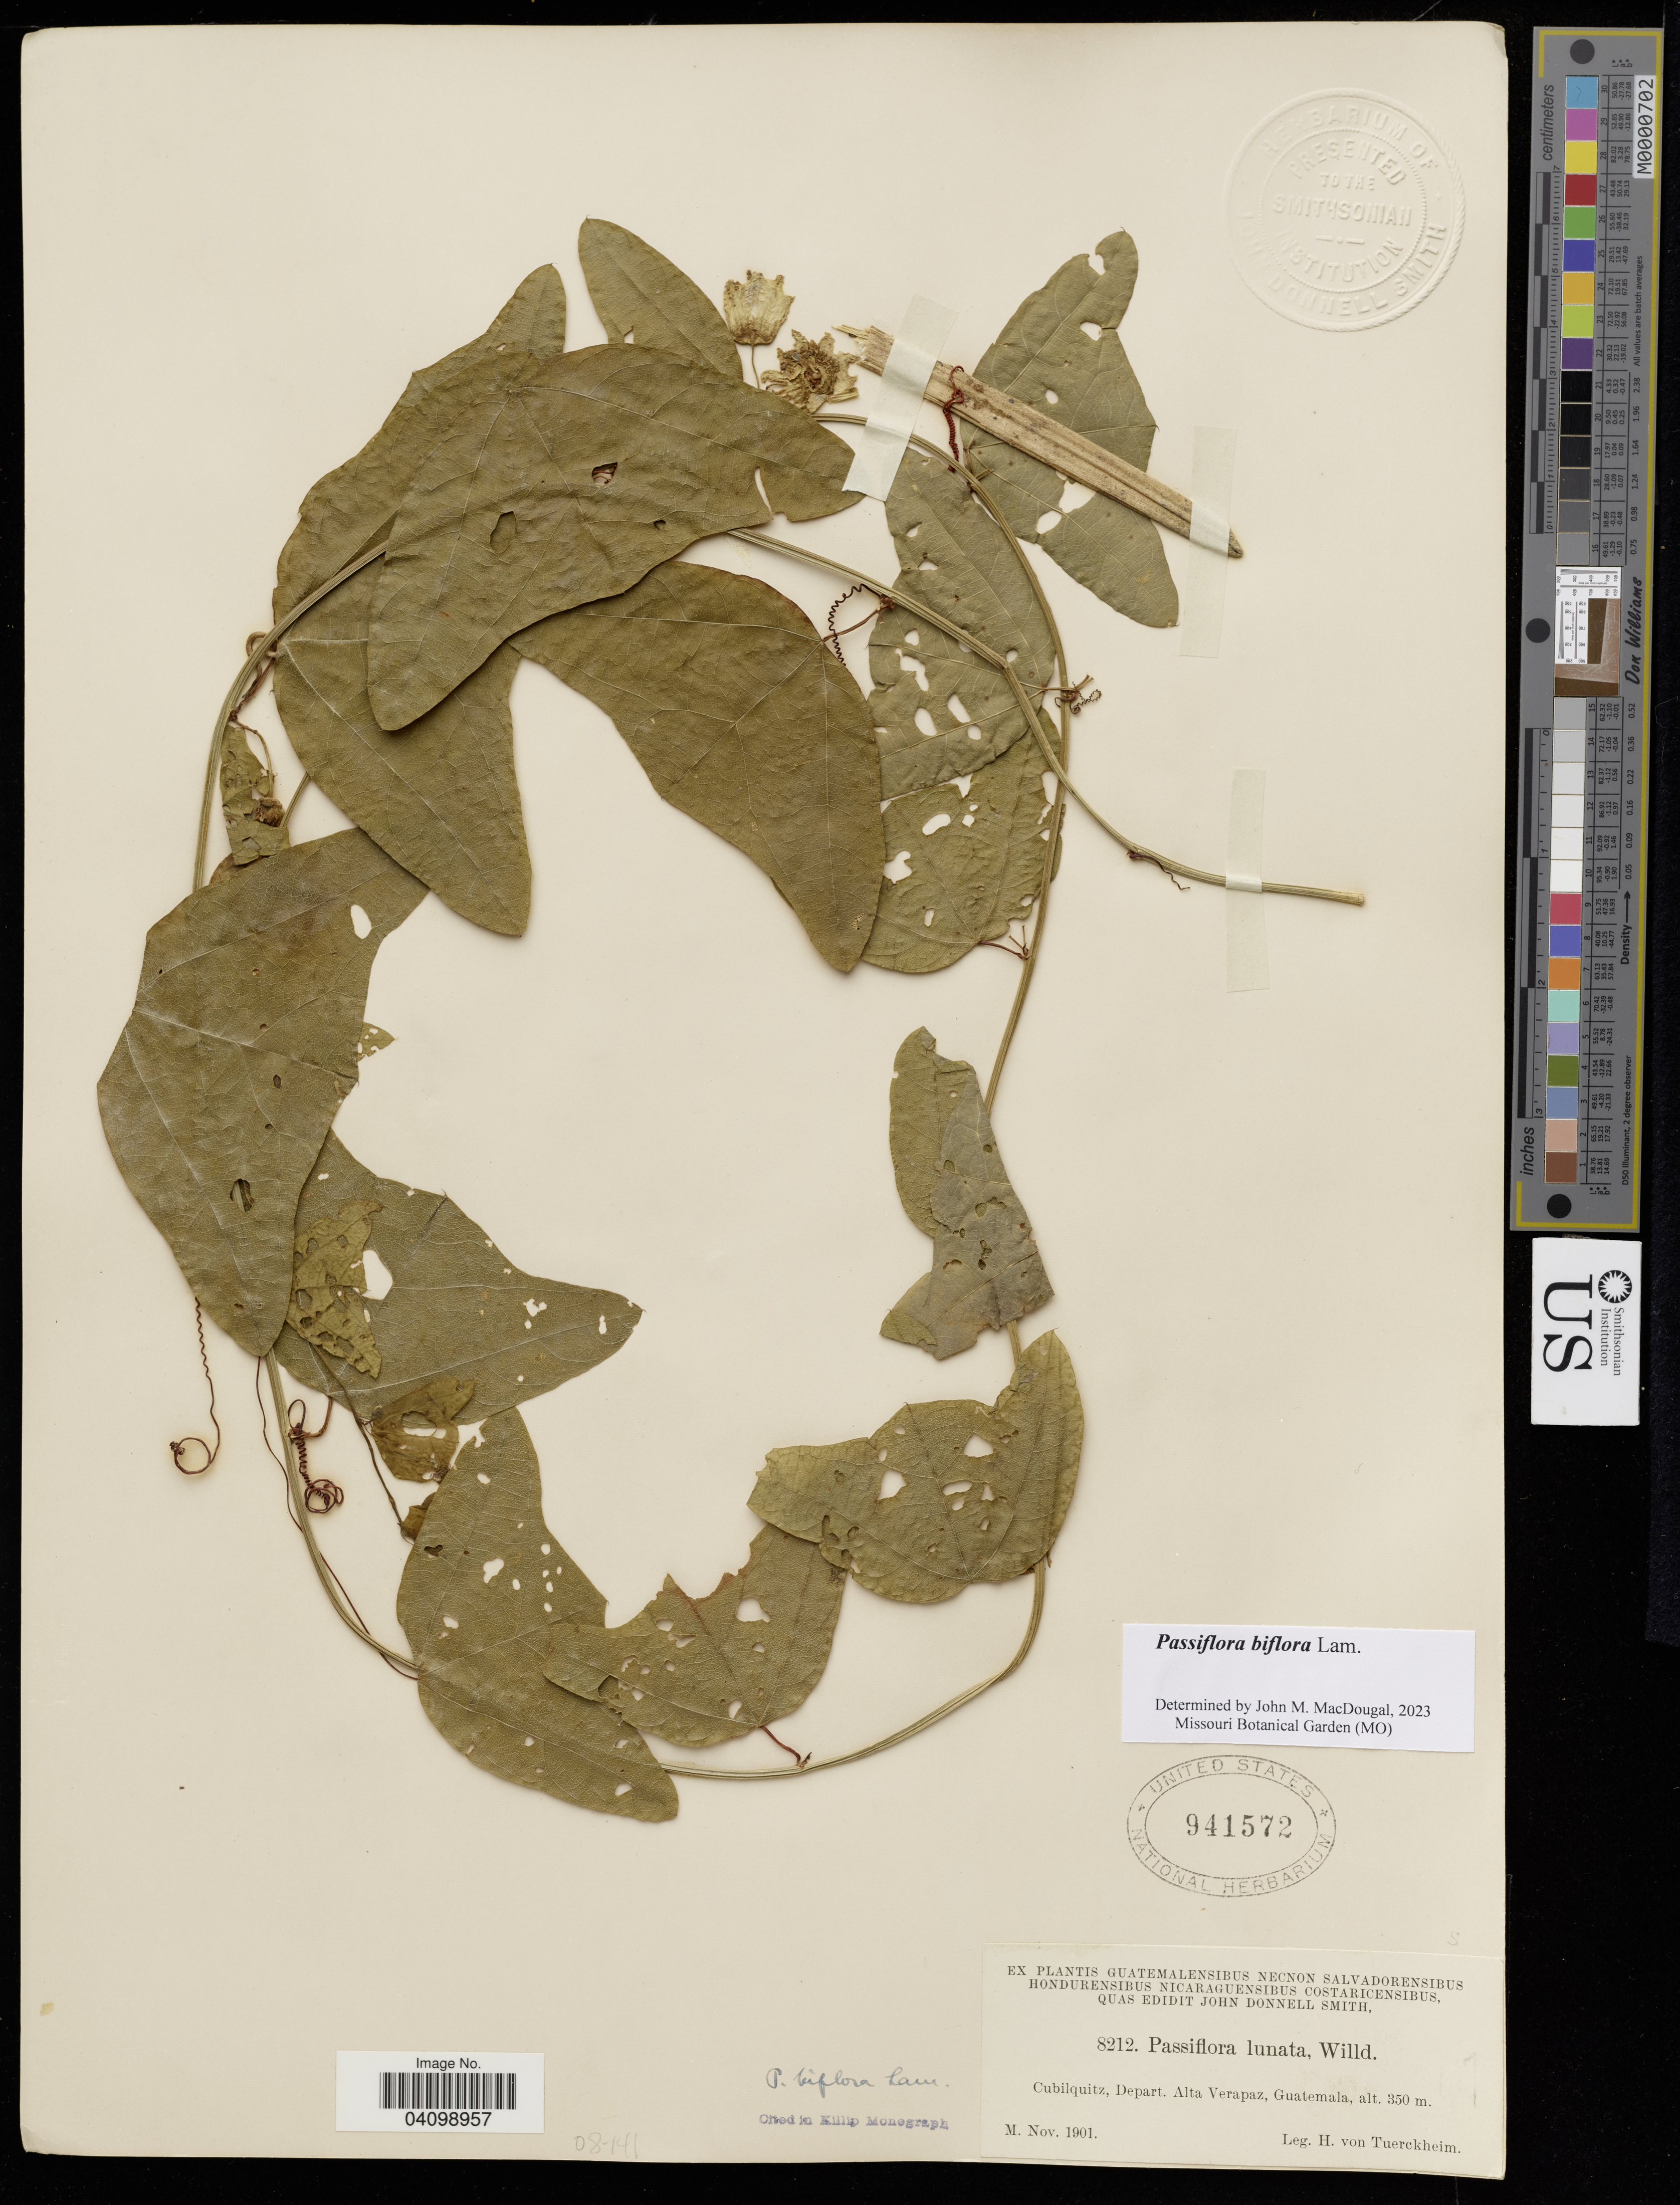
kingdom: Plantae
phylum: Tracheophyta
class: Magnoliopsida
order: Malpighiales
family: Passifloraceae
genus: Passiflora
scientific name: Passiflora biflora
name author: Lam.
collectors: H. von Tuerckheim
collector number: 8212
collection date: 1901-11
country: Guatemala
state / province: Alta Verapaz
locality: Cubilquitz.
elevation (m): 350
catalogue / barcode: US 941572